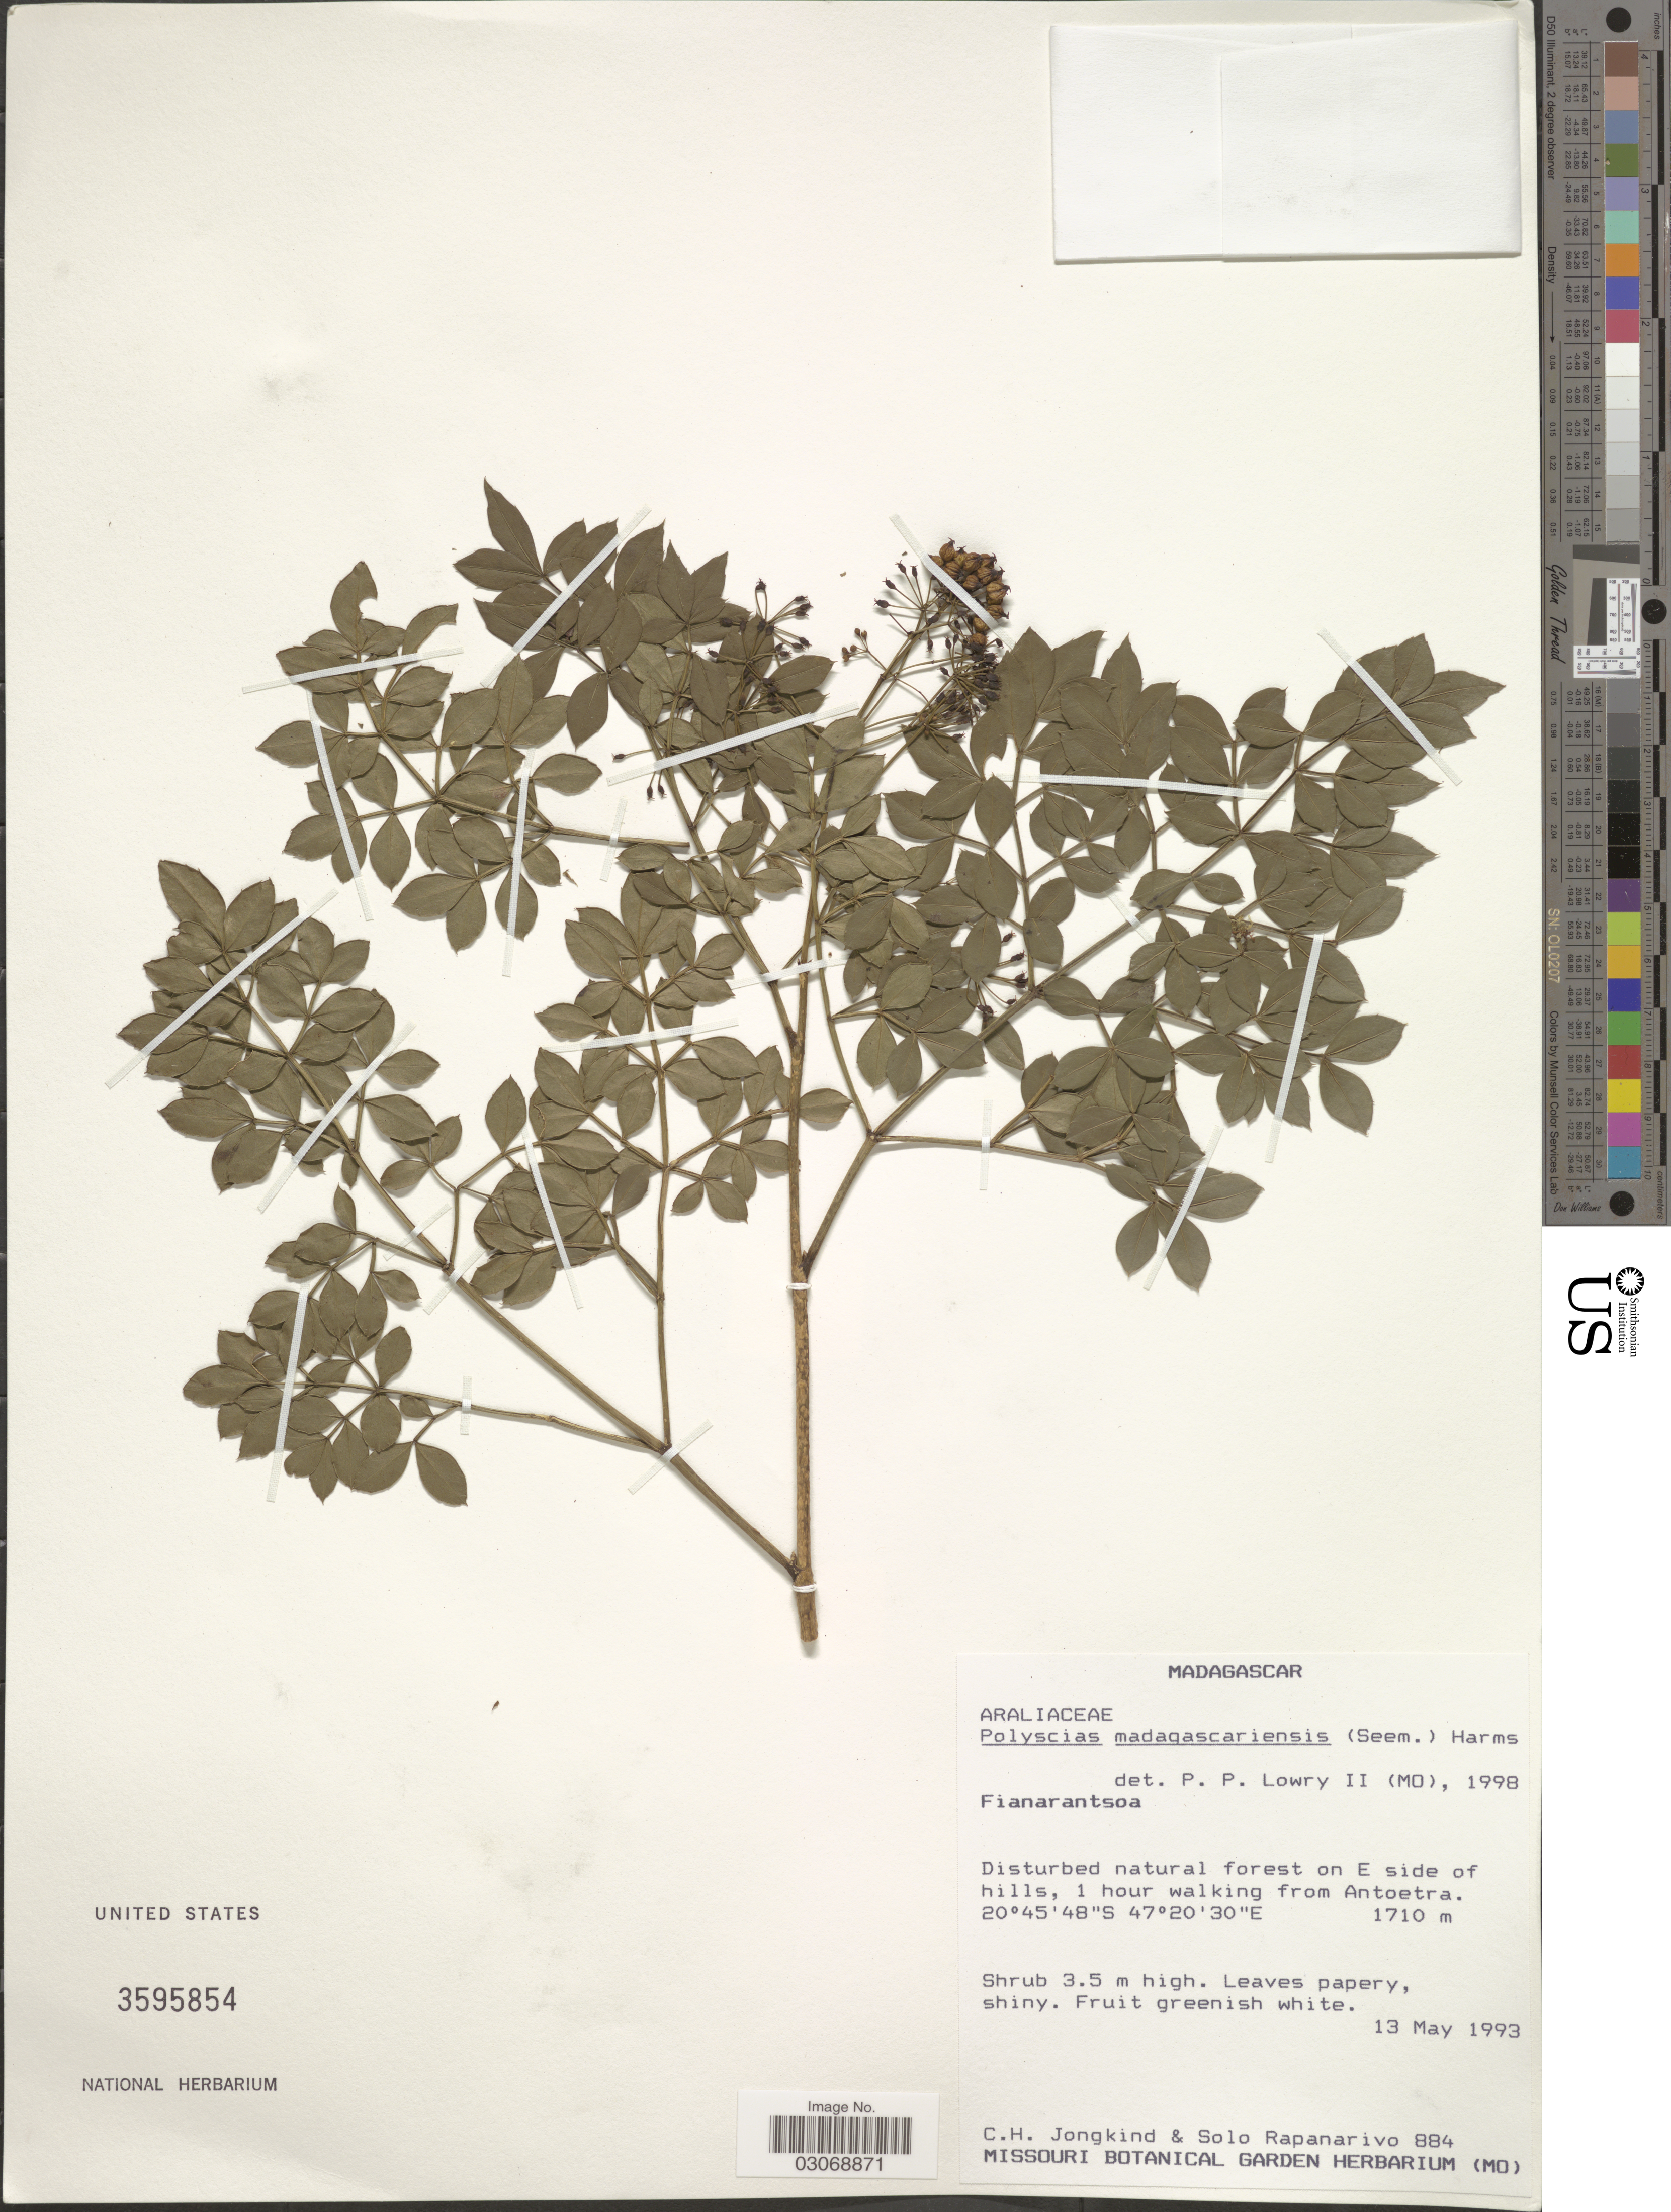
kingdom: Plantae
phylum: Tracheophyta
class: Magnoliopsida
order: Apiales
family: Araliaceae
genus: Polyscias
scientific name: Polyscias madagascariensis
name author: (Seem.) Harms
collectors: C. C. Jongkind & S. Rapanarivo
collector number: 884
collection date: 1993-05-13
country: Madagascar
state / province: Amoron'i Mania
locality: Disturbed natural forest on E side of hills, 1 hour walking from Antoetra.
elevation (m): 1710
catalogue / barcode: US 3595854